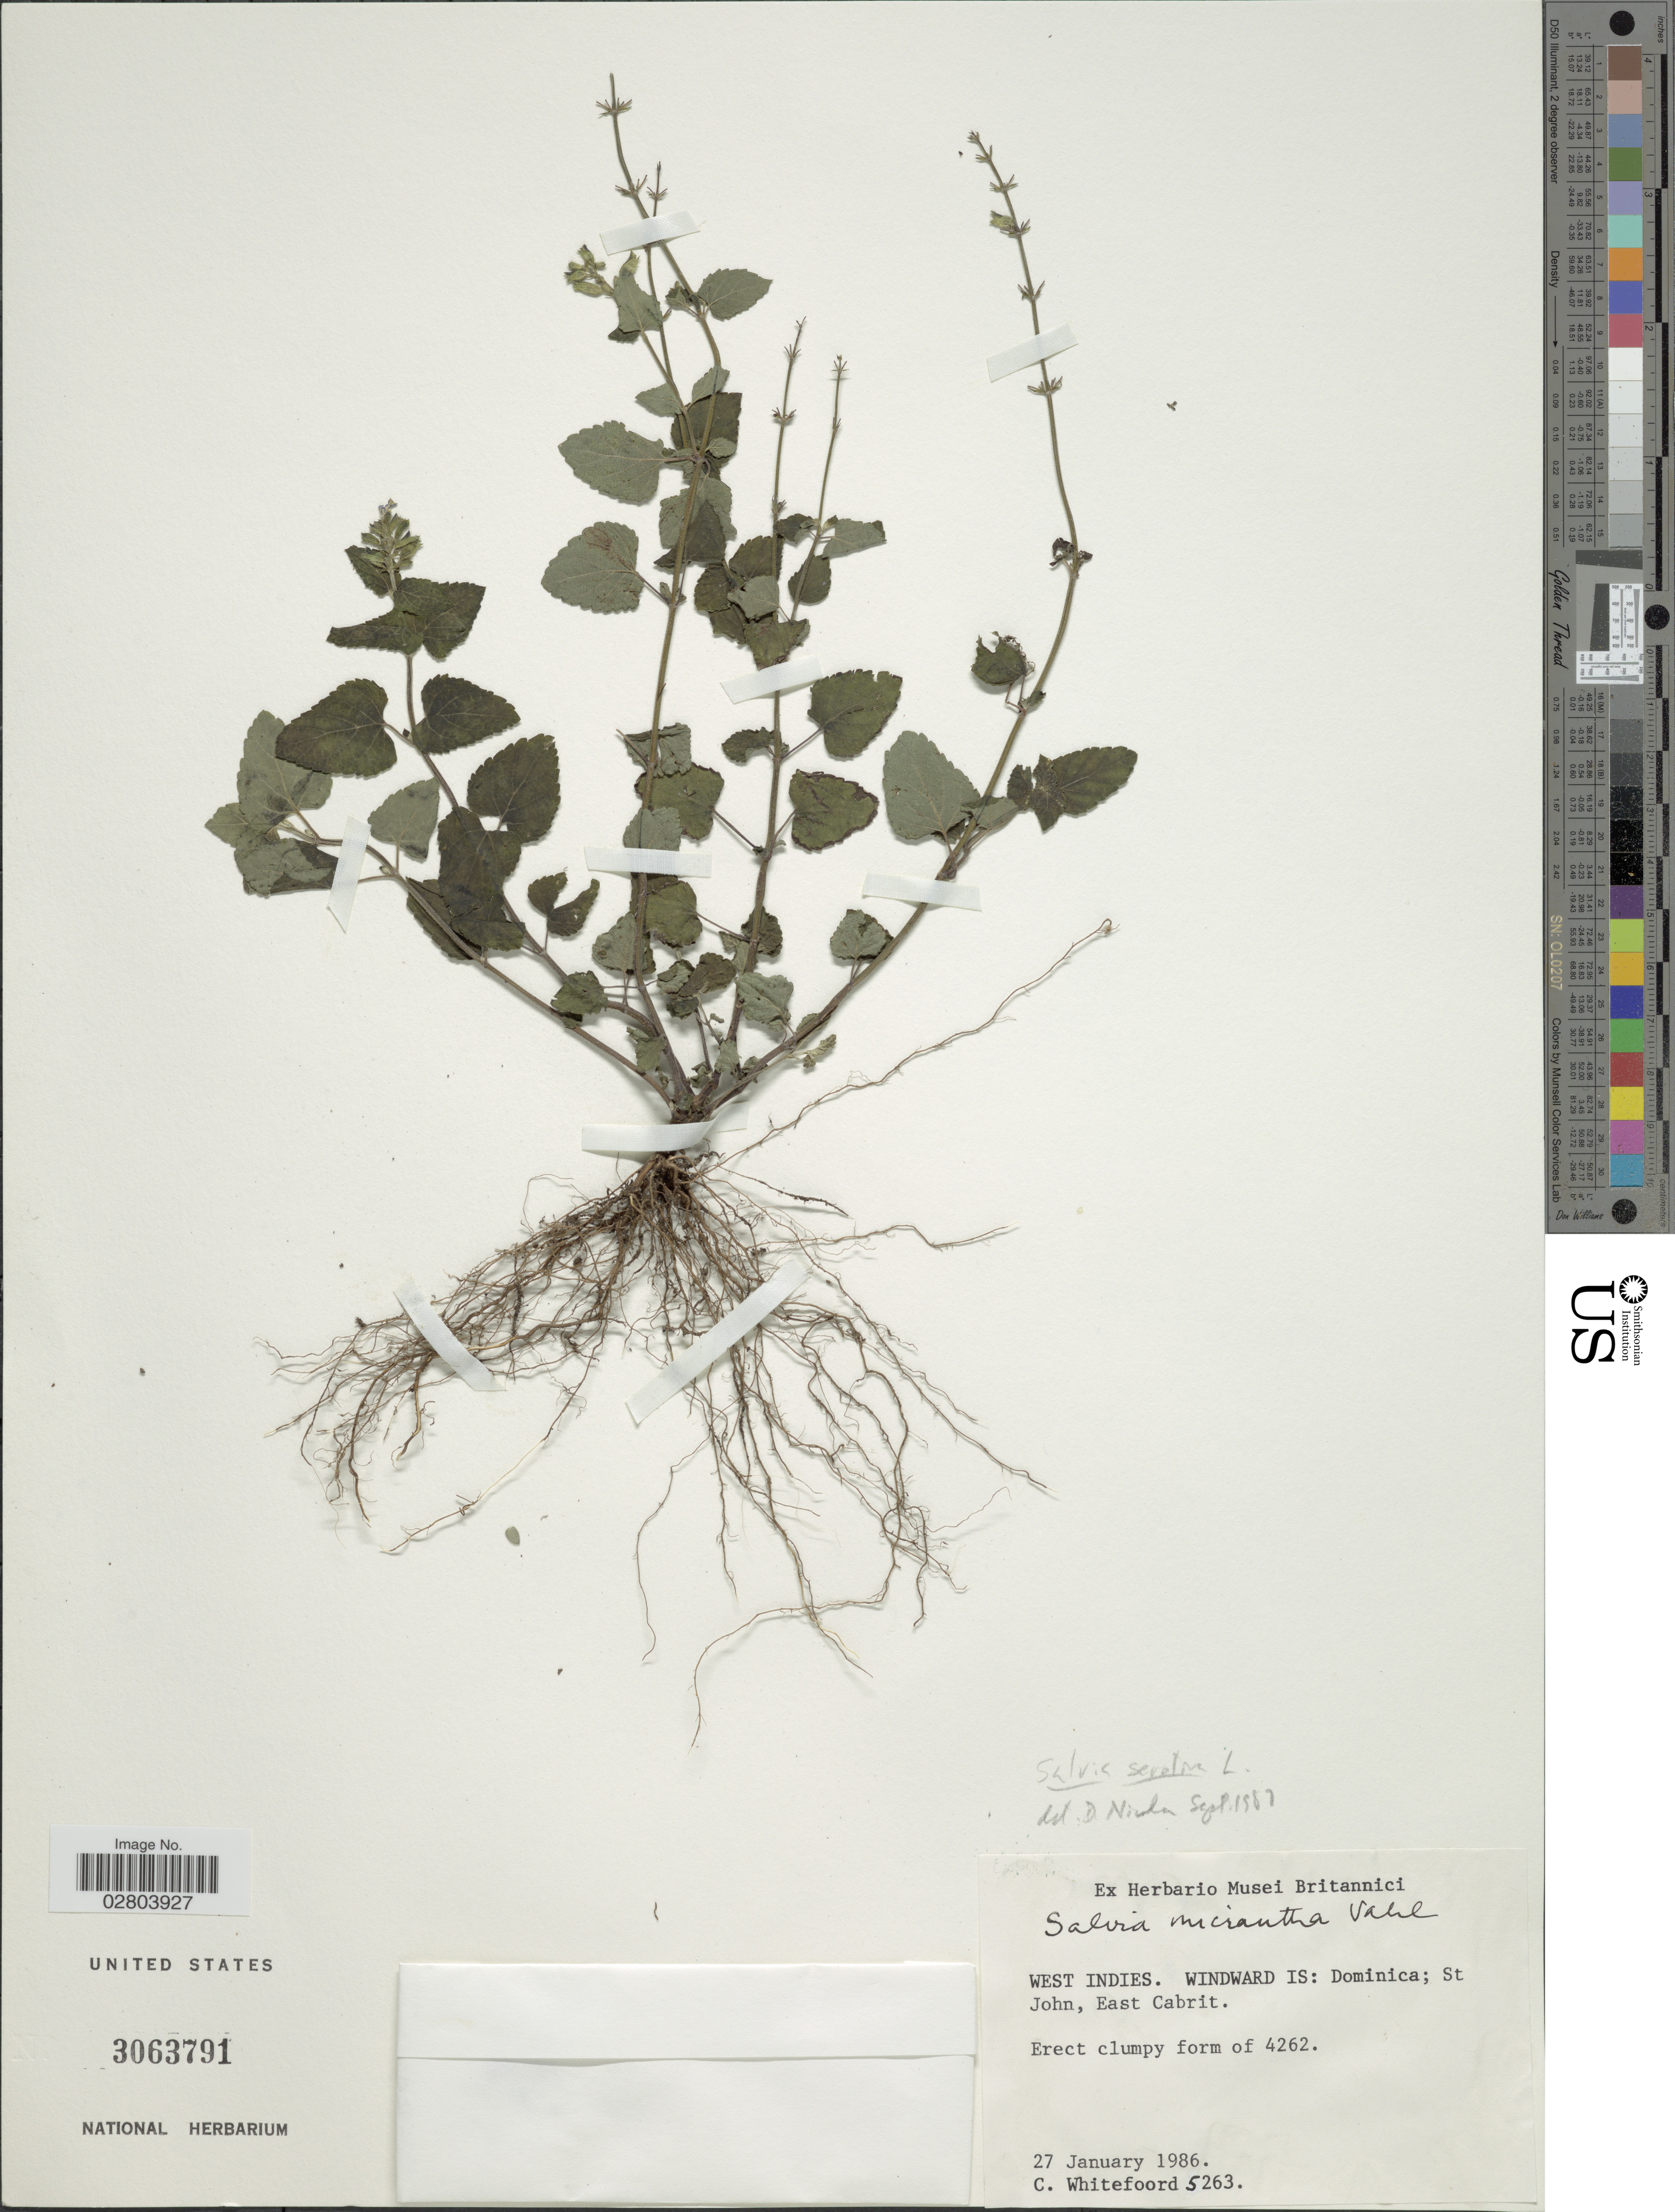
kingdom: Plantae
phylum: Tracheophyta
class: Magnoliopsida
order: Lamiales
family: Lamiaceae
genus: Salvia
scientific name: Salvia serotina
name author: L.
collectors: C. Whitefoord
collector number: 5263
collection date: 1986-01-27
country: Dominica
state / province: St. John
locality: West Indies. Windward IS: East Cabrit.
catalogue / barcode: US 3063791